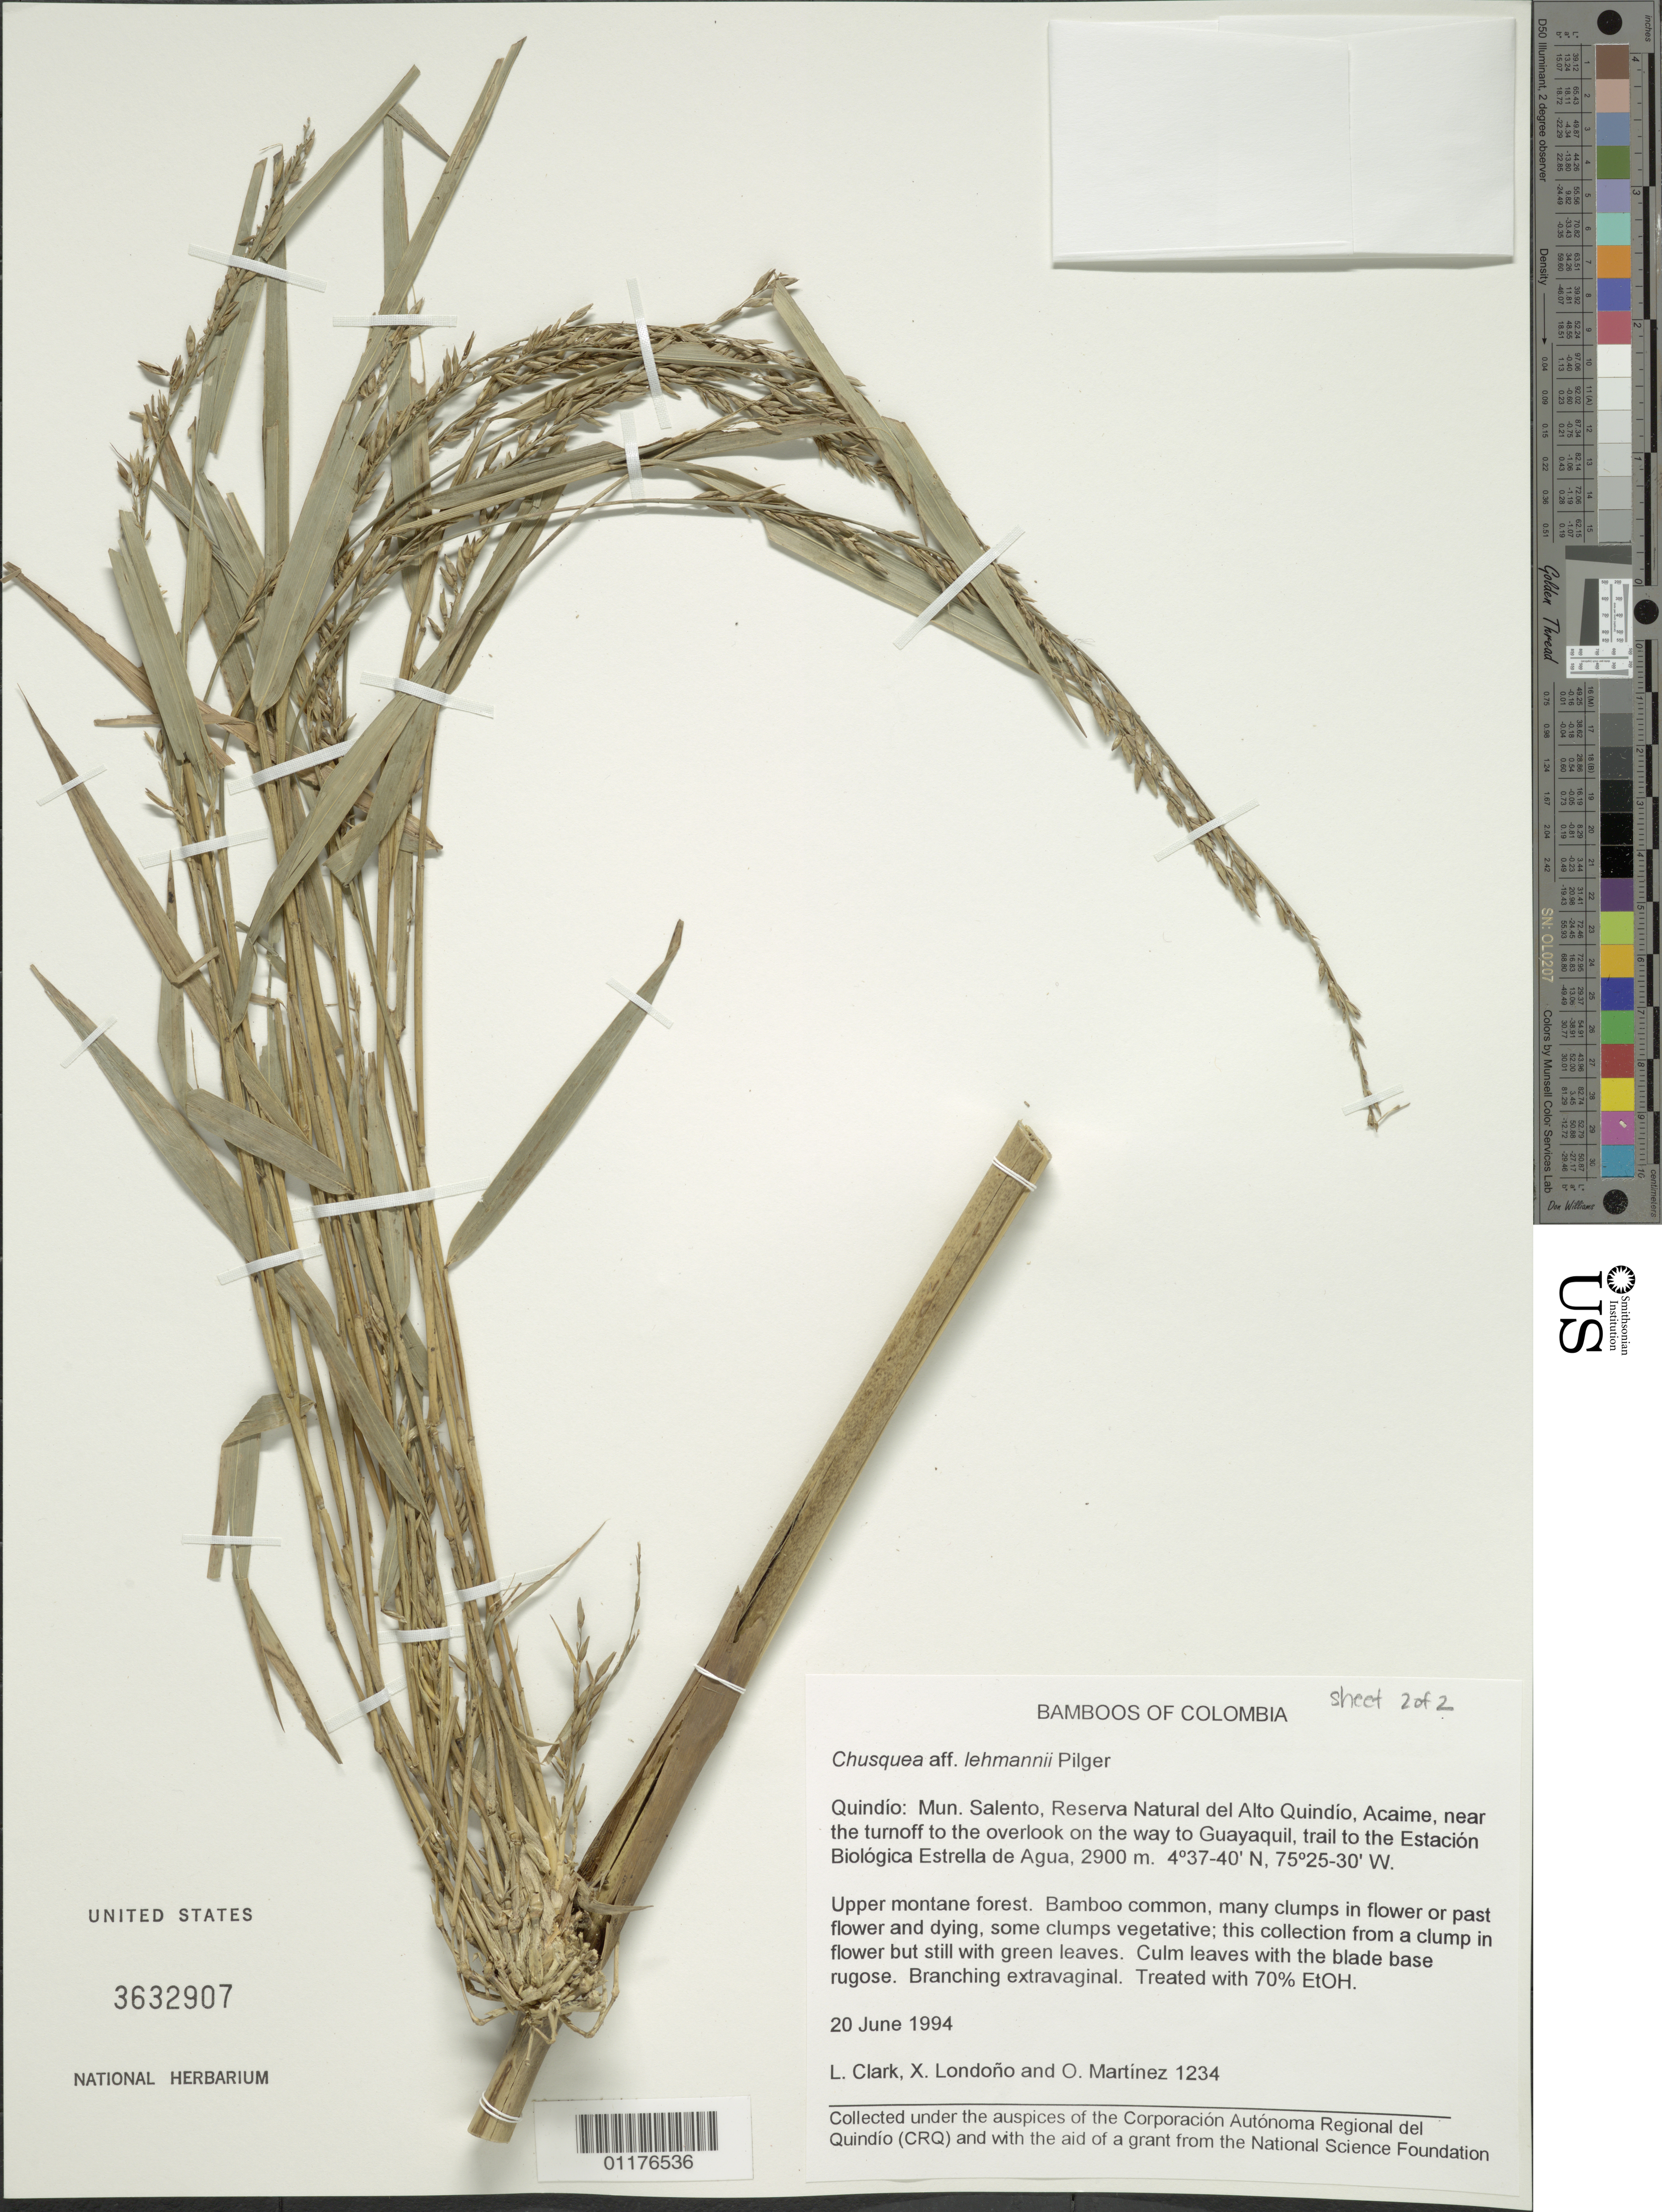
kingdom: Plantae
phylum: Tracheophyta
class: Liliopsida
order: Poales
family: Poaceae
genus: Chusquea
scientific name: Chusquea lehmannii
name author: Pilg.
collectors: L. G. Clark, X. Londoño & O. Martinez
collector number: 1234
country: Colombia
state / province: Quindío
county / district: Salento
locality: Reserva Natural del Alto Quindio. Acaime, near the turnoff to the overlook on the way to Guayaquil, trail to the Estacion Biologica Estrella de Agua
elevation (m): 2880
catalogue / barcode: US 3632907